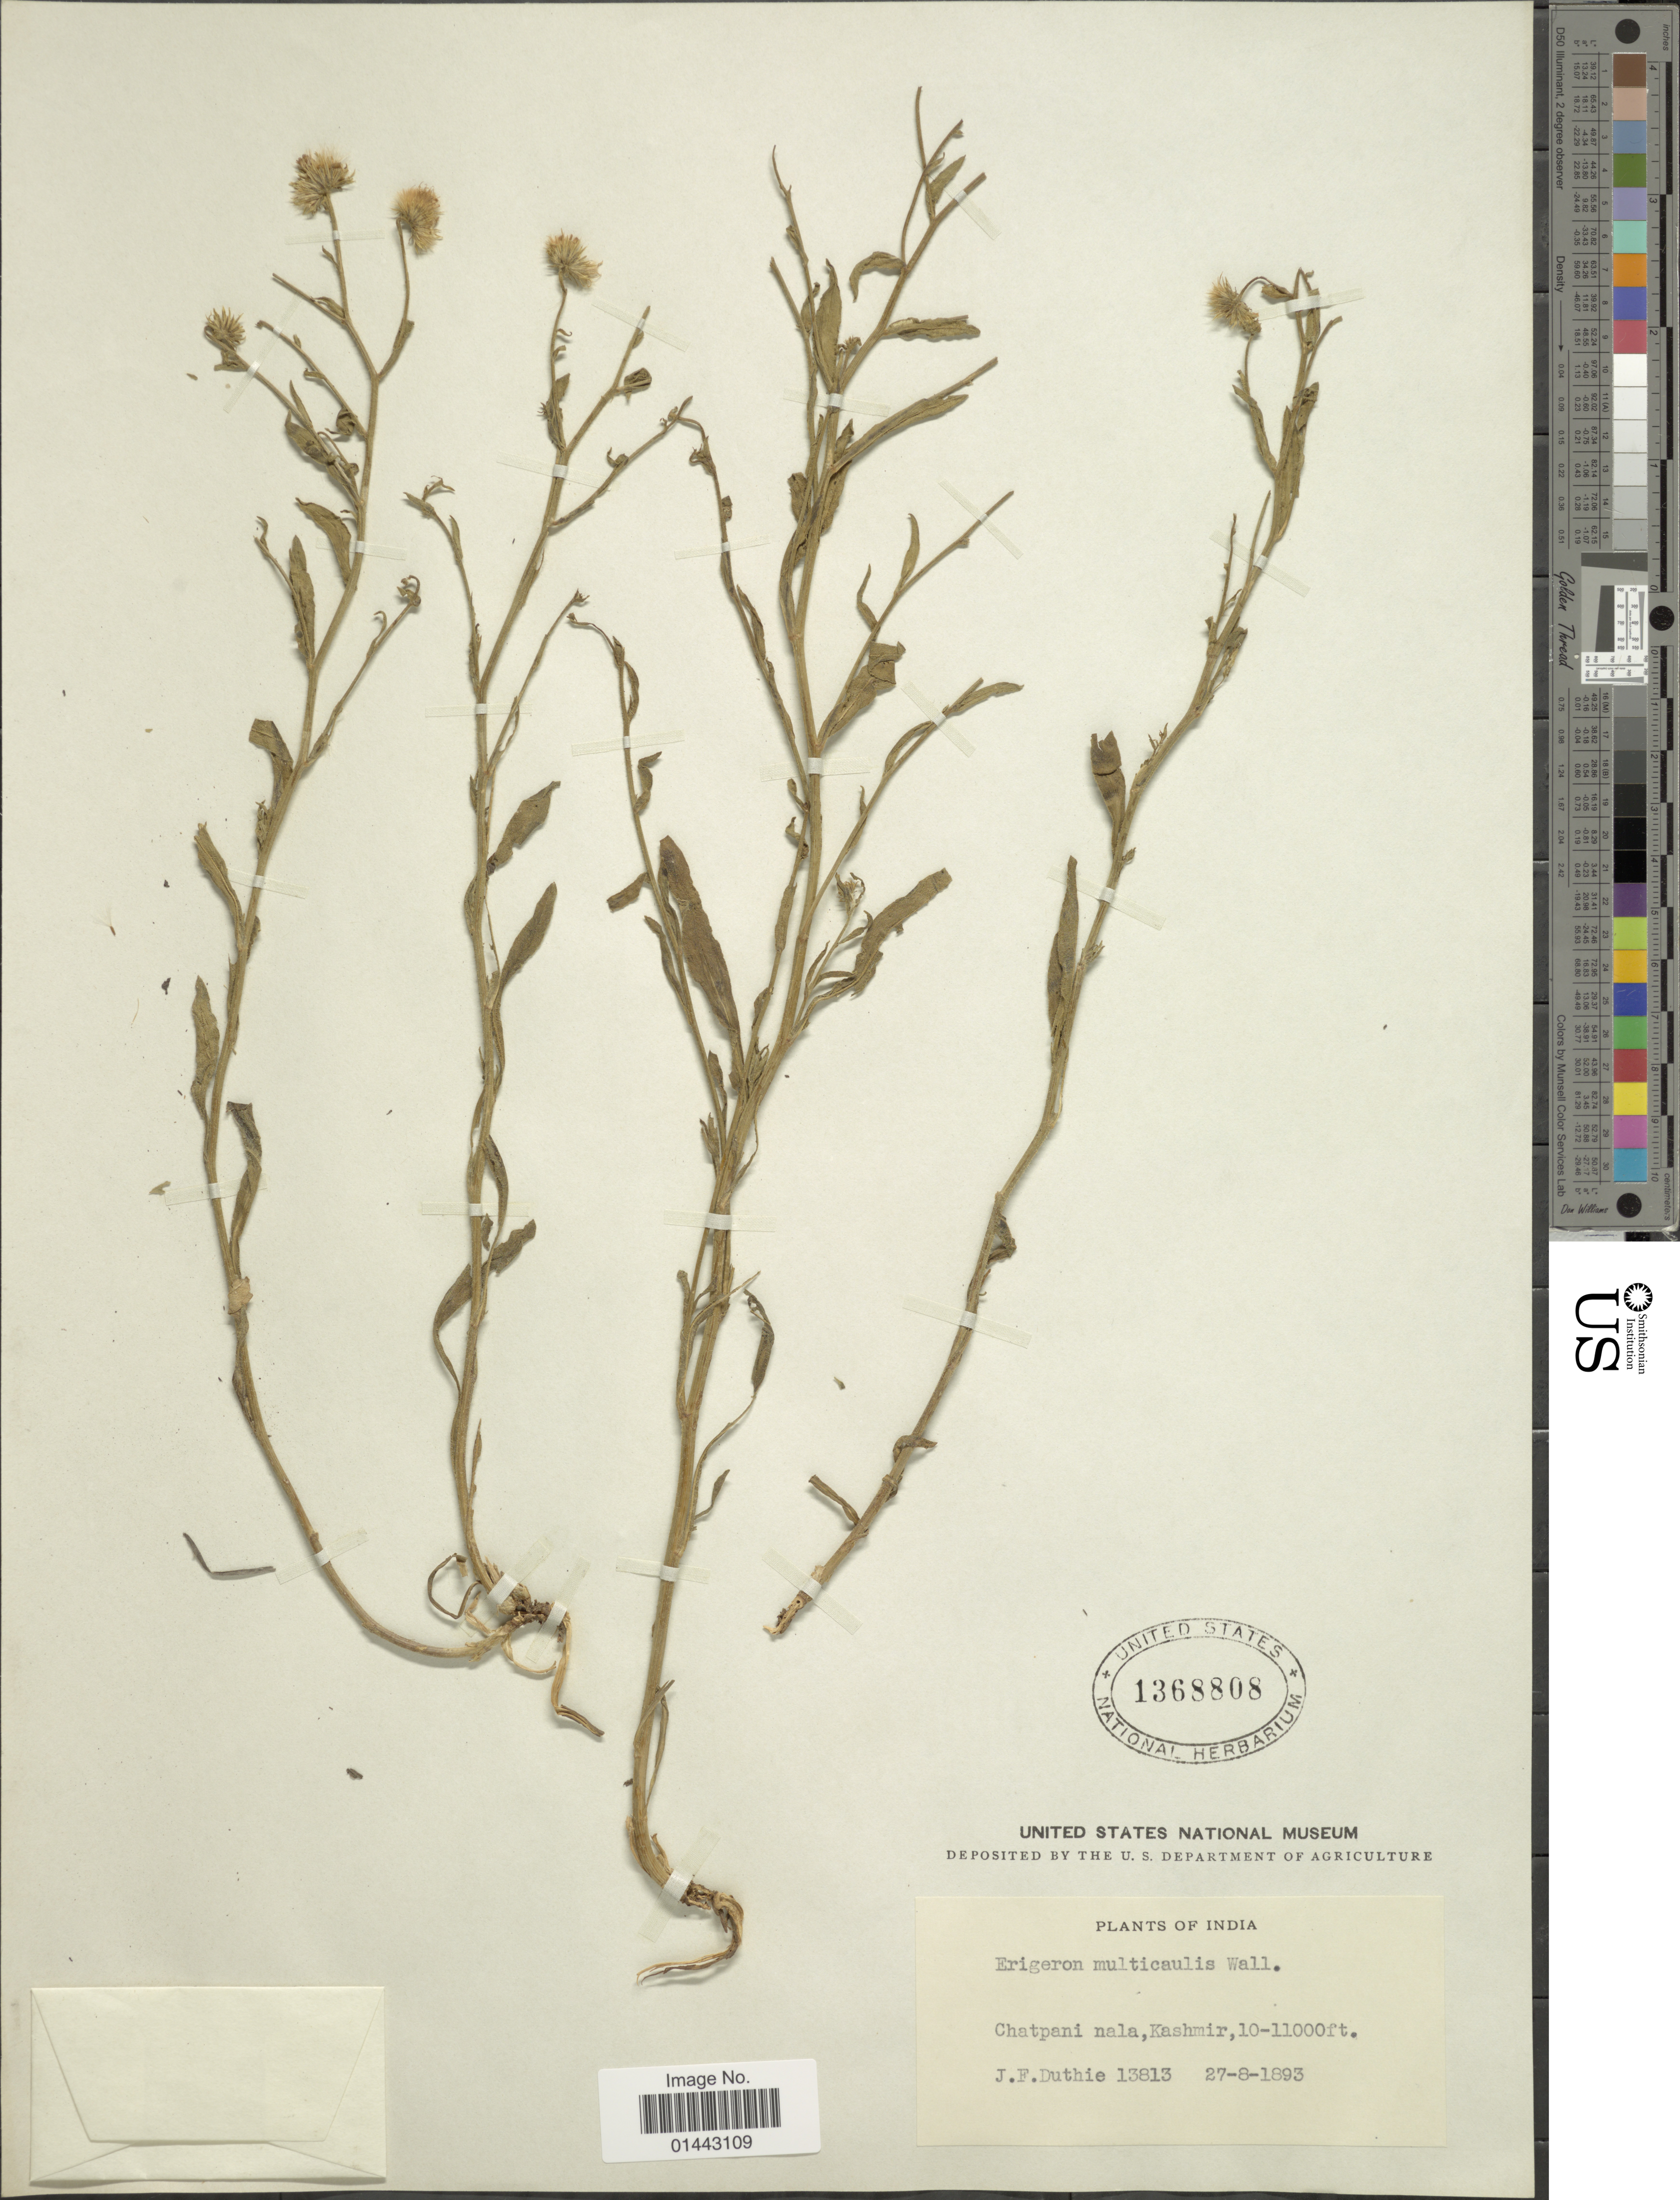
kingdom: Plantae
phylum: Tracheophyta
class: Magnoliopsida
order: Asterales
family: Asteraceae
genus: Erigeron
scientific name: Erigeron multicaulis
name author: Wall. ex DC.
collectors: J. F. Duthie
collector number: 13813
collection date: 1893-08-27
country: India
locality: Chatpani nala , Kashmir.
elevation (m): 3048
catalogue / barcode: US 1368808